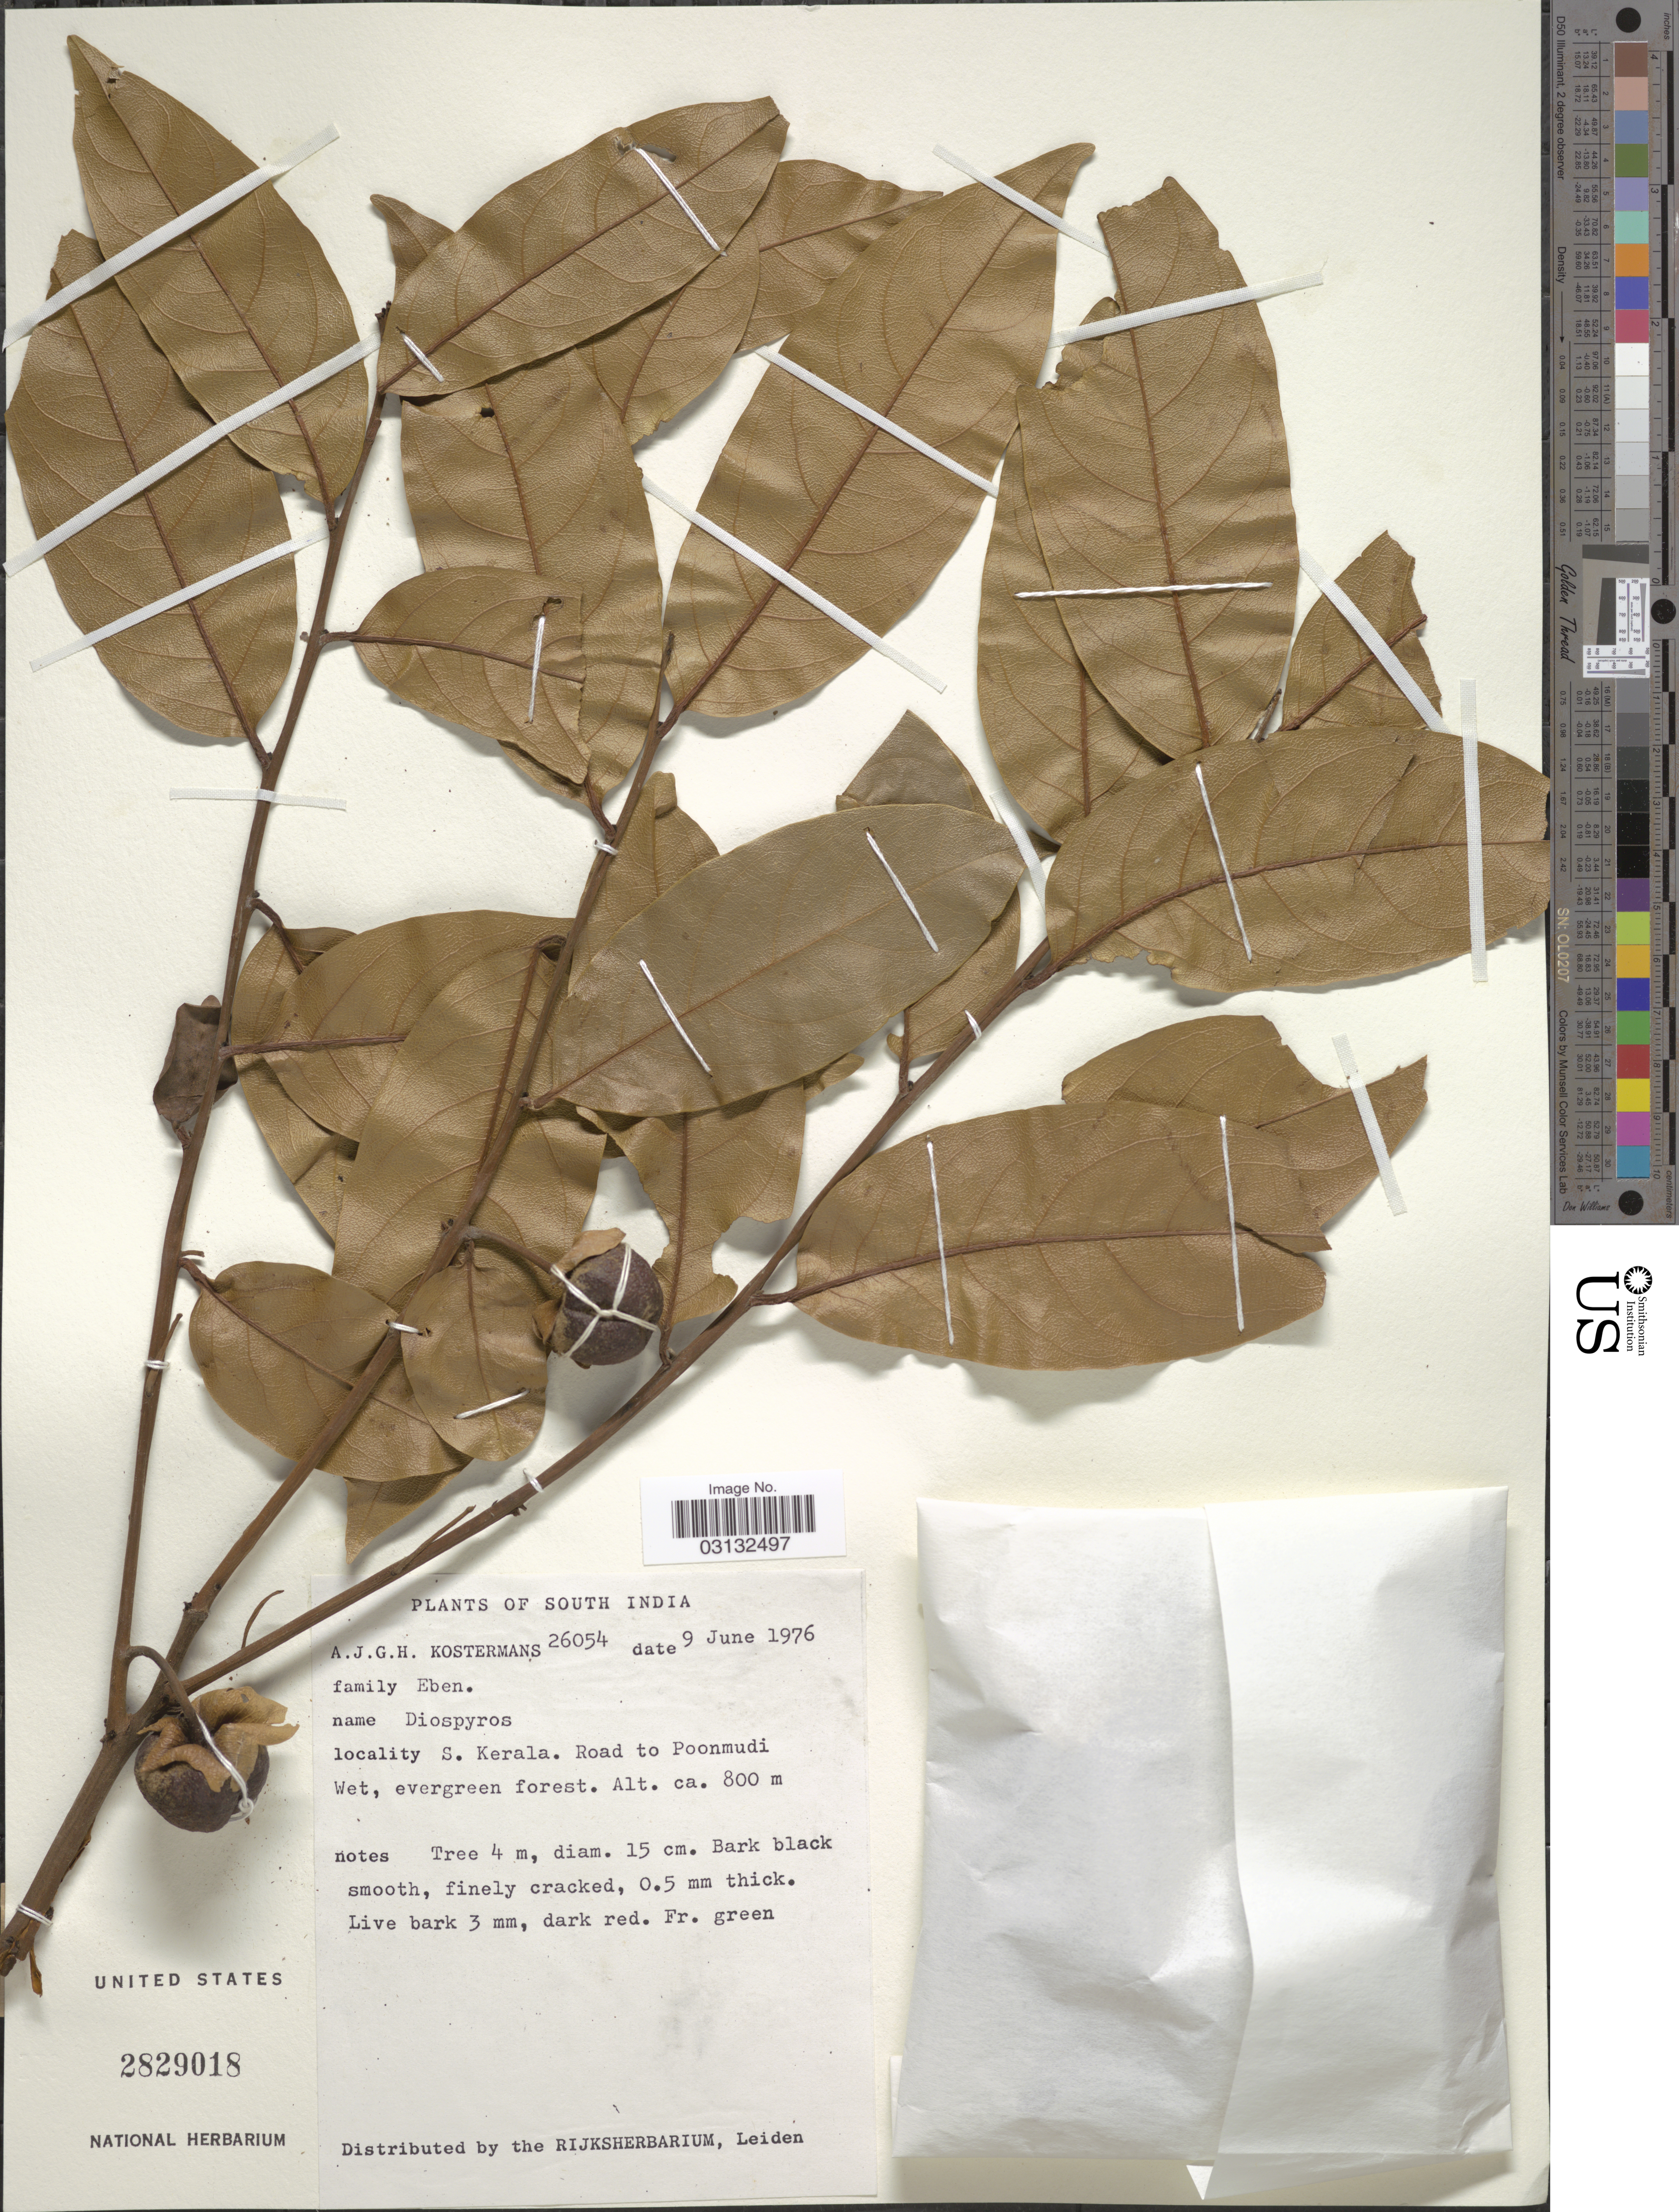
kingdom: Plantae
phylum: Tracheophyta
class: Magnoliopsida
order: Ericales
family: Ebenaceae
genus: Diospyros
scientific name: Diospyros sp.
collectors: A. J. G. Kostermans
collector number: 26054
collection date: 1976-06-09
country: India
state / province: Kerala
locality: South India. S. Kerala. Road to Poonmudi.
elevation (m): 800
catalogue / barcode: US 2829018